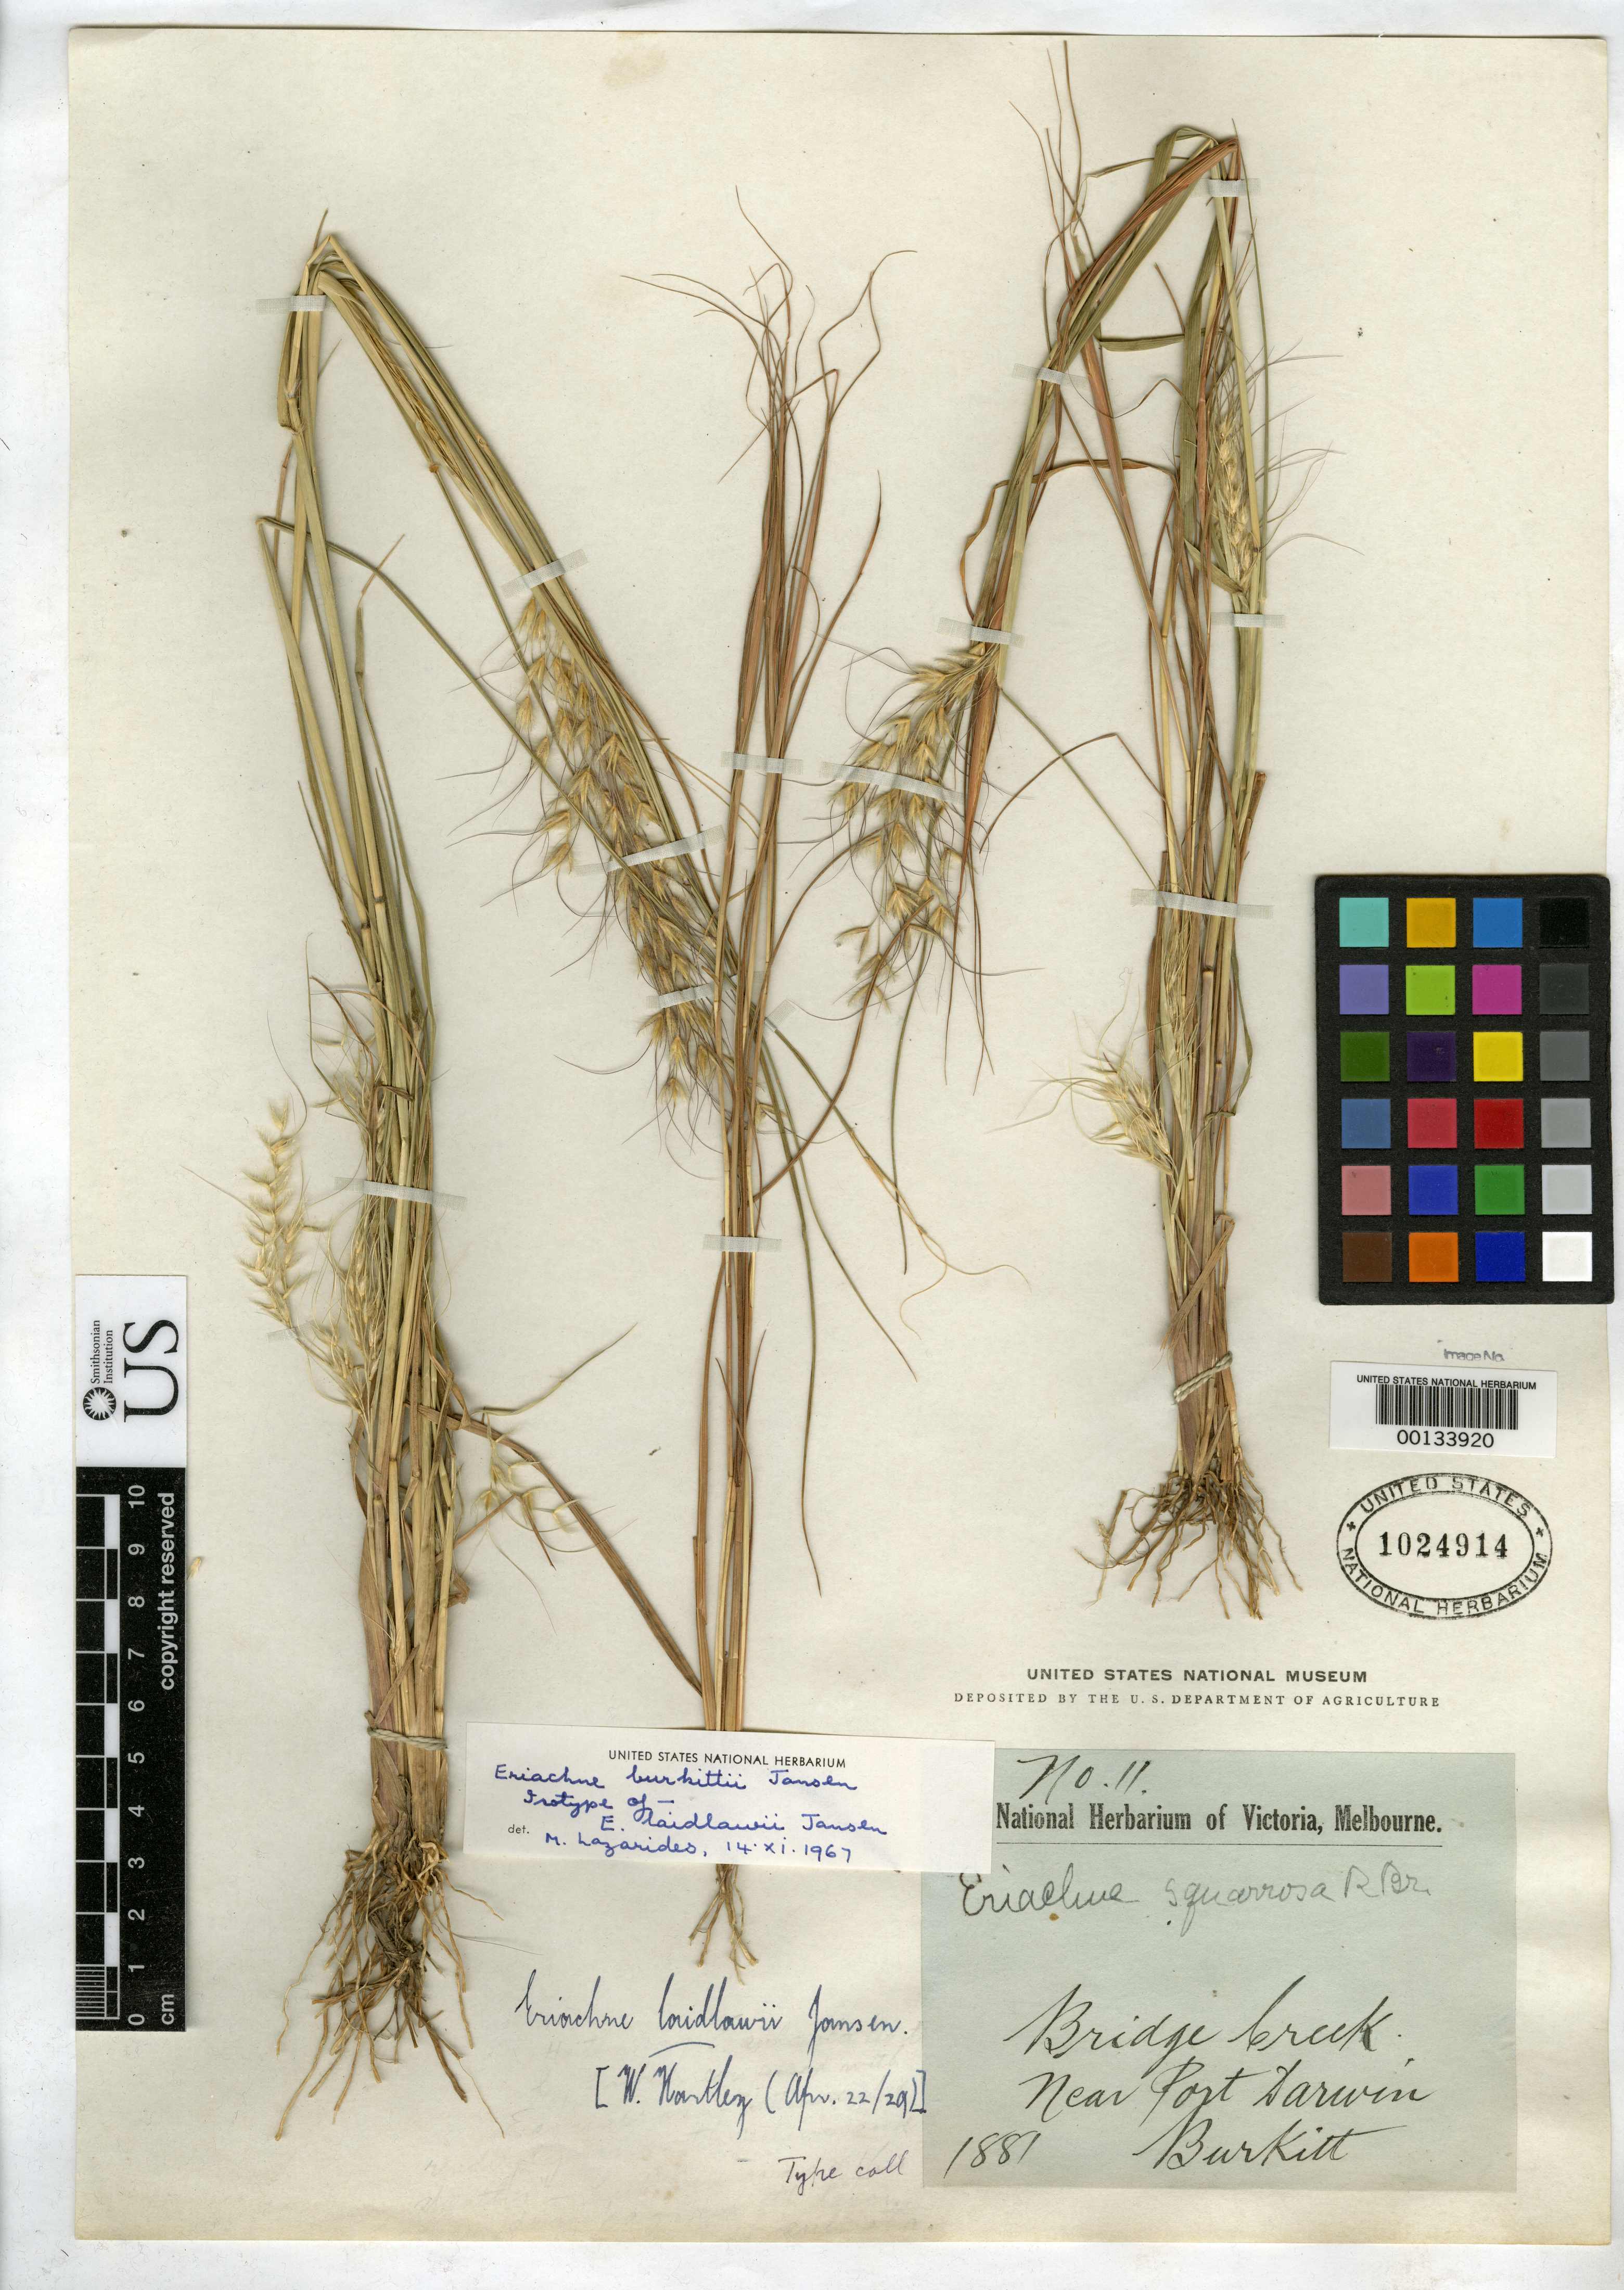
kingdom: Plantae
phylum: Tracheophyta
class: Liliopsida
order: Poales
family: Poaceae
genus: Eriachne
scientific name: Eriachne laidlawii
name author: Jansen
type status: Isotype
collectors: -. Burkitt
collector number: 11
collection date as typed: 1881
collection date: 1881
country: Australia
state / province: Northern Territory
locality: Bridge Creek, near Port Darwin.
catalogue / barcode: US 1024914